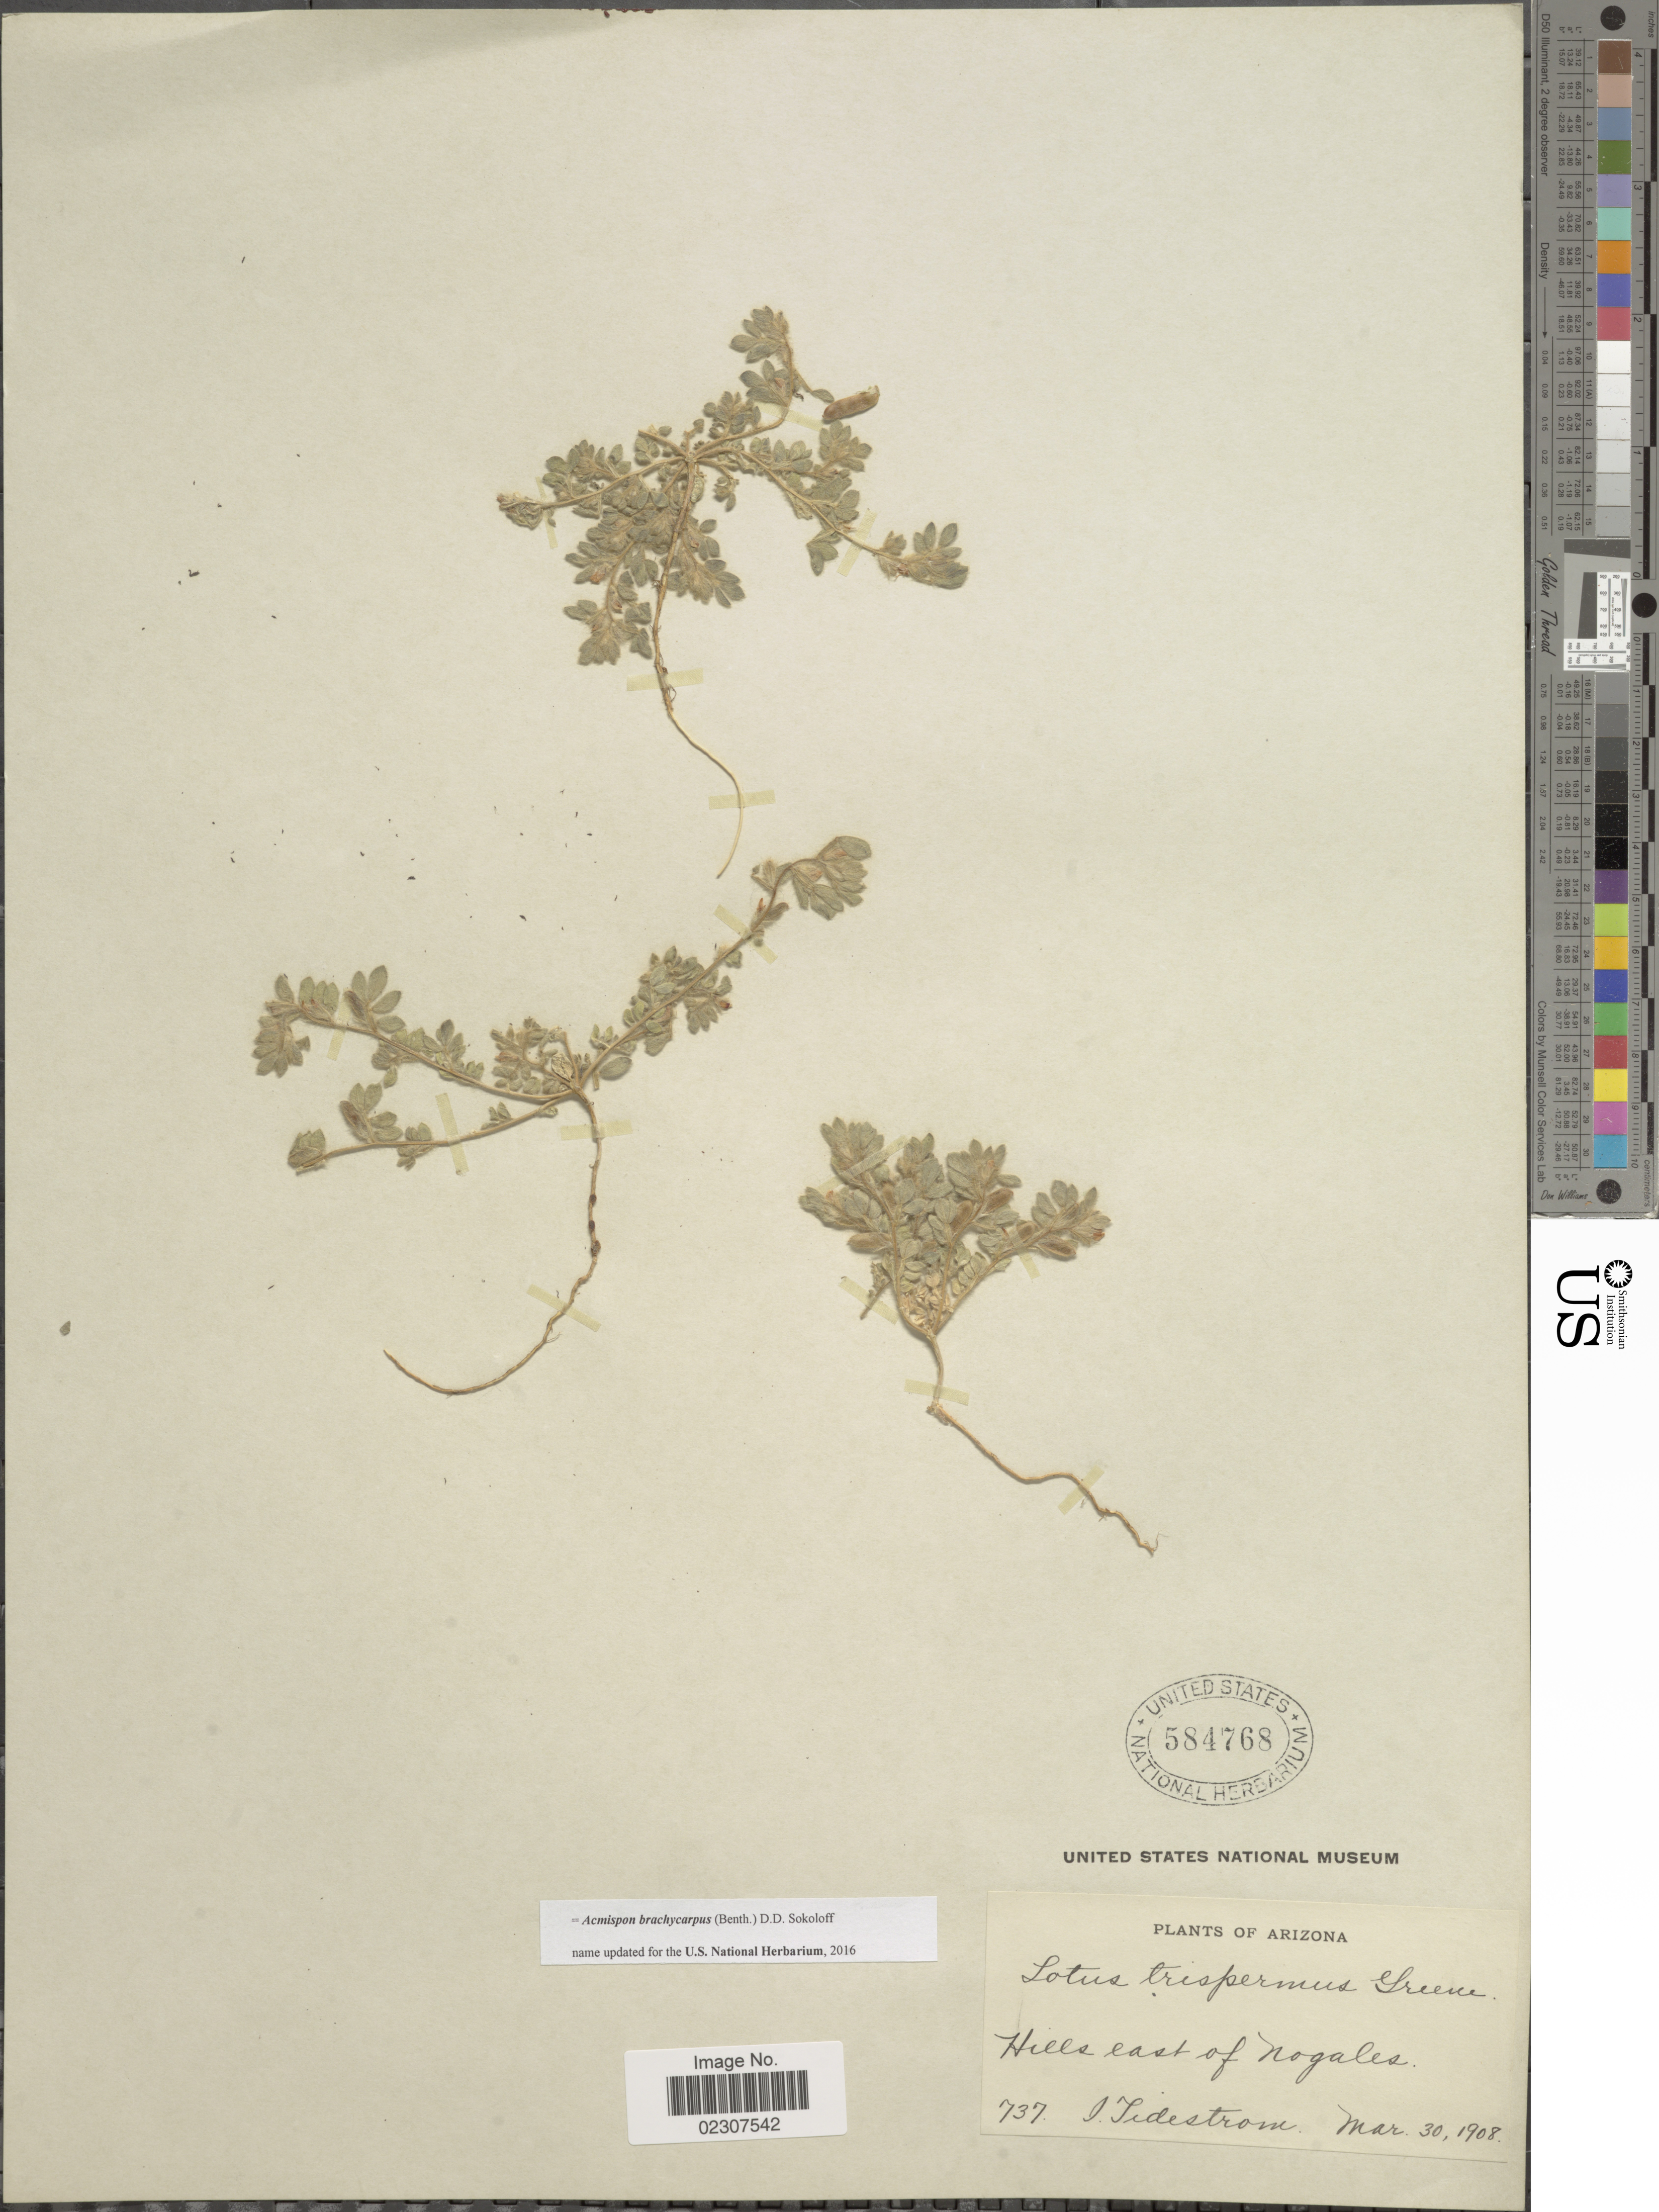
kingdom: Plantae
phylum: Tracheophyta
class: Magnoliopsida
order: Fabales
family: Fabaceae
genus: Acmispon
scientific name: Acmispon brachycarpus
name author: (Benth.) D.D. Sokoloff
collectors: I. F. Tidestrom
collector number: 737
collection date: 1908-03-30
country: United States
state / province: Arizona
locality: Hill east of Nogales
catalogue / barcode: US 584768